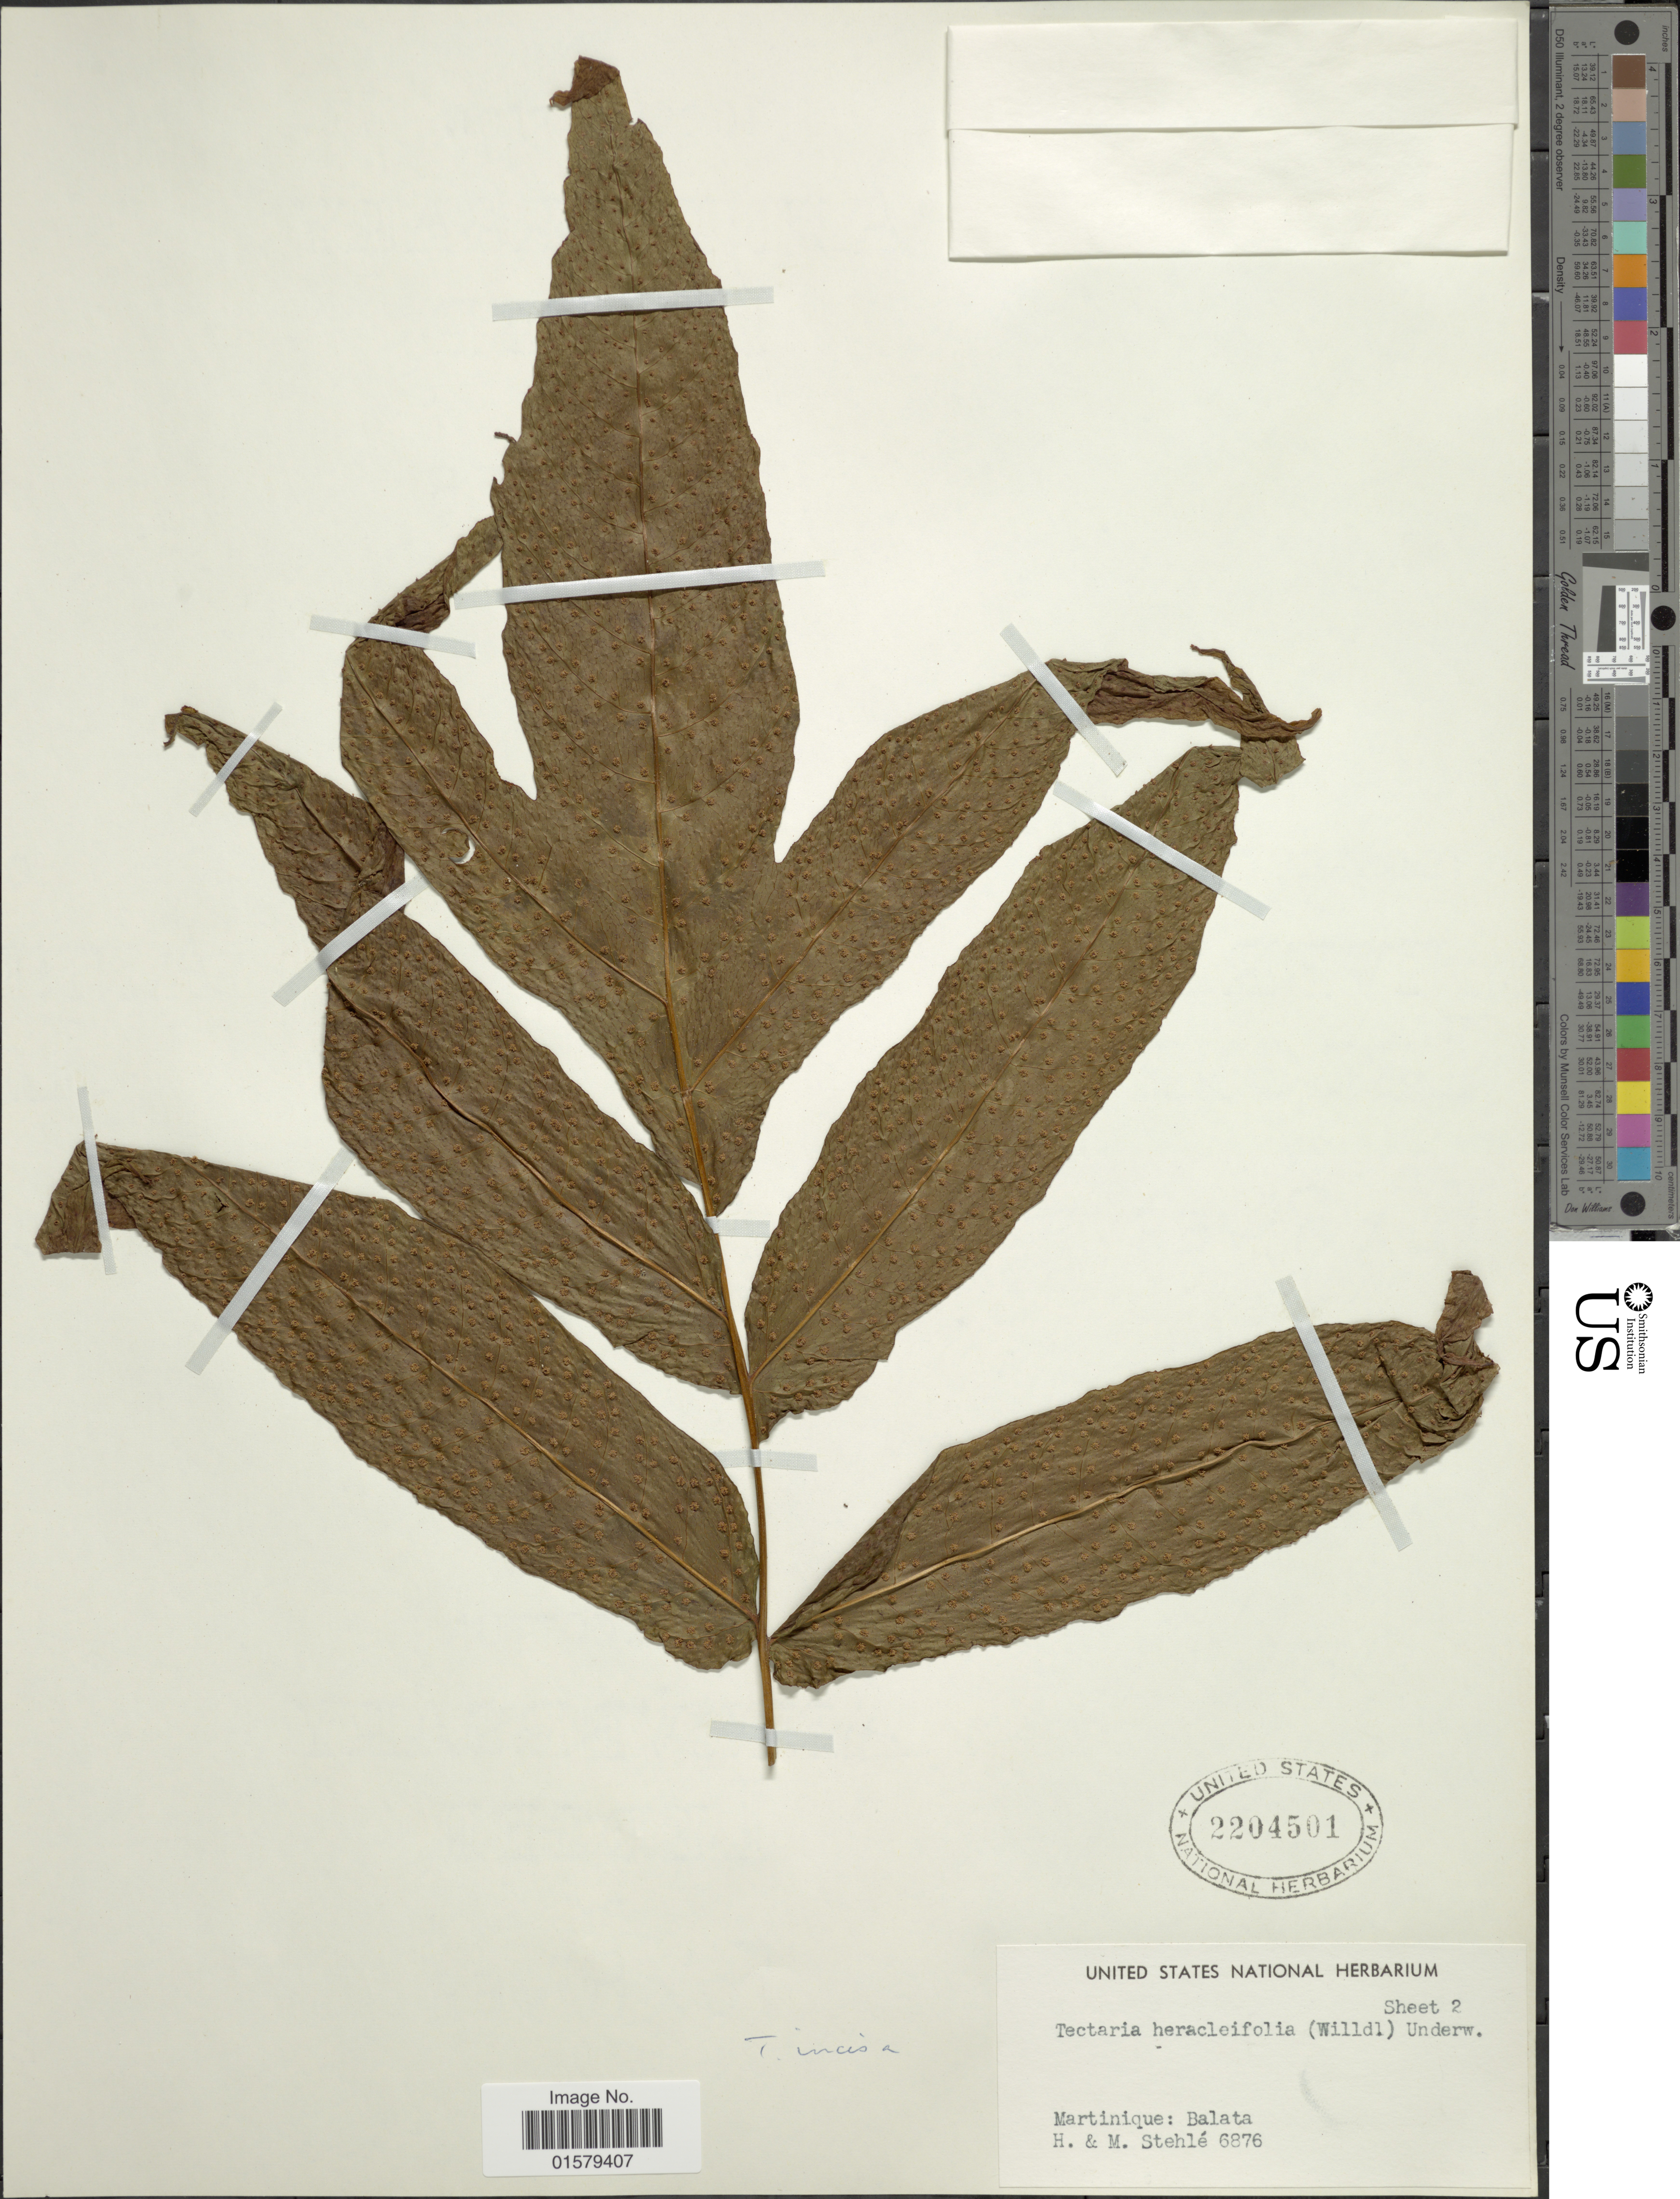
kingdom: Plantae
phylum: Tracheophyta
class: Polypodiopsida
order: Polypodiales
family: Tectariaceae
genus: Tectaria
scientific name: Tectaria incisa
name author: Cav.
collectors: H. Stehlé & M. Stehlé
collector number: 6876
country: Martinique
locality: Balata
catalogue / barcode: US 2204501